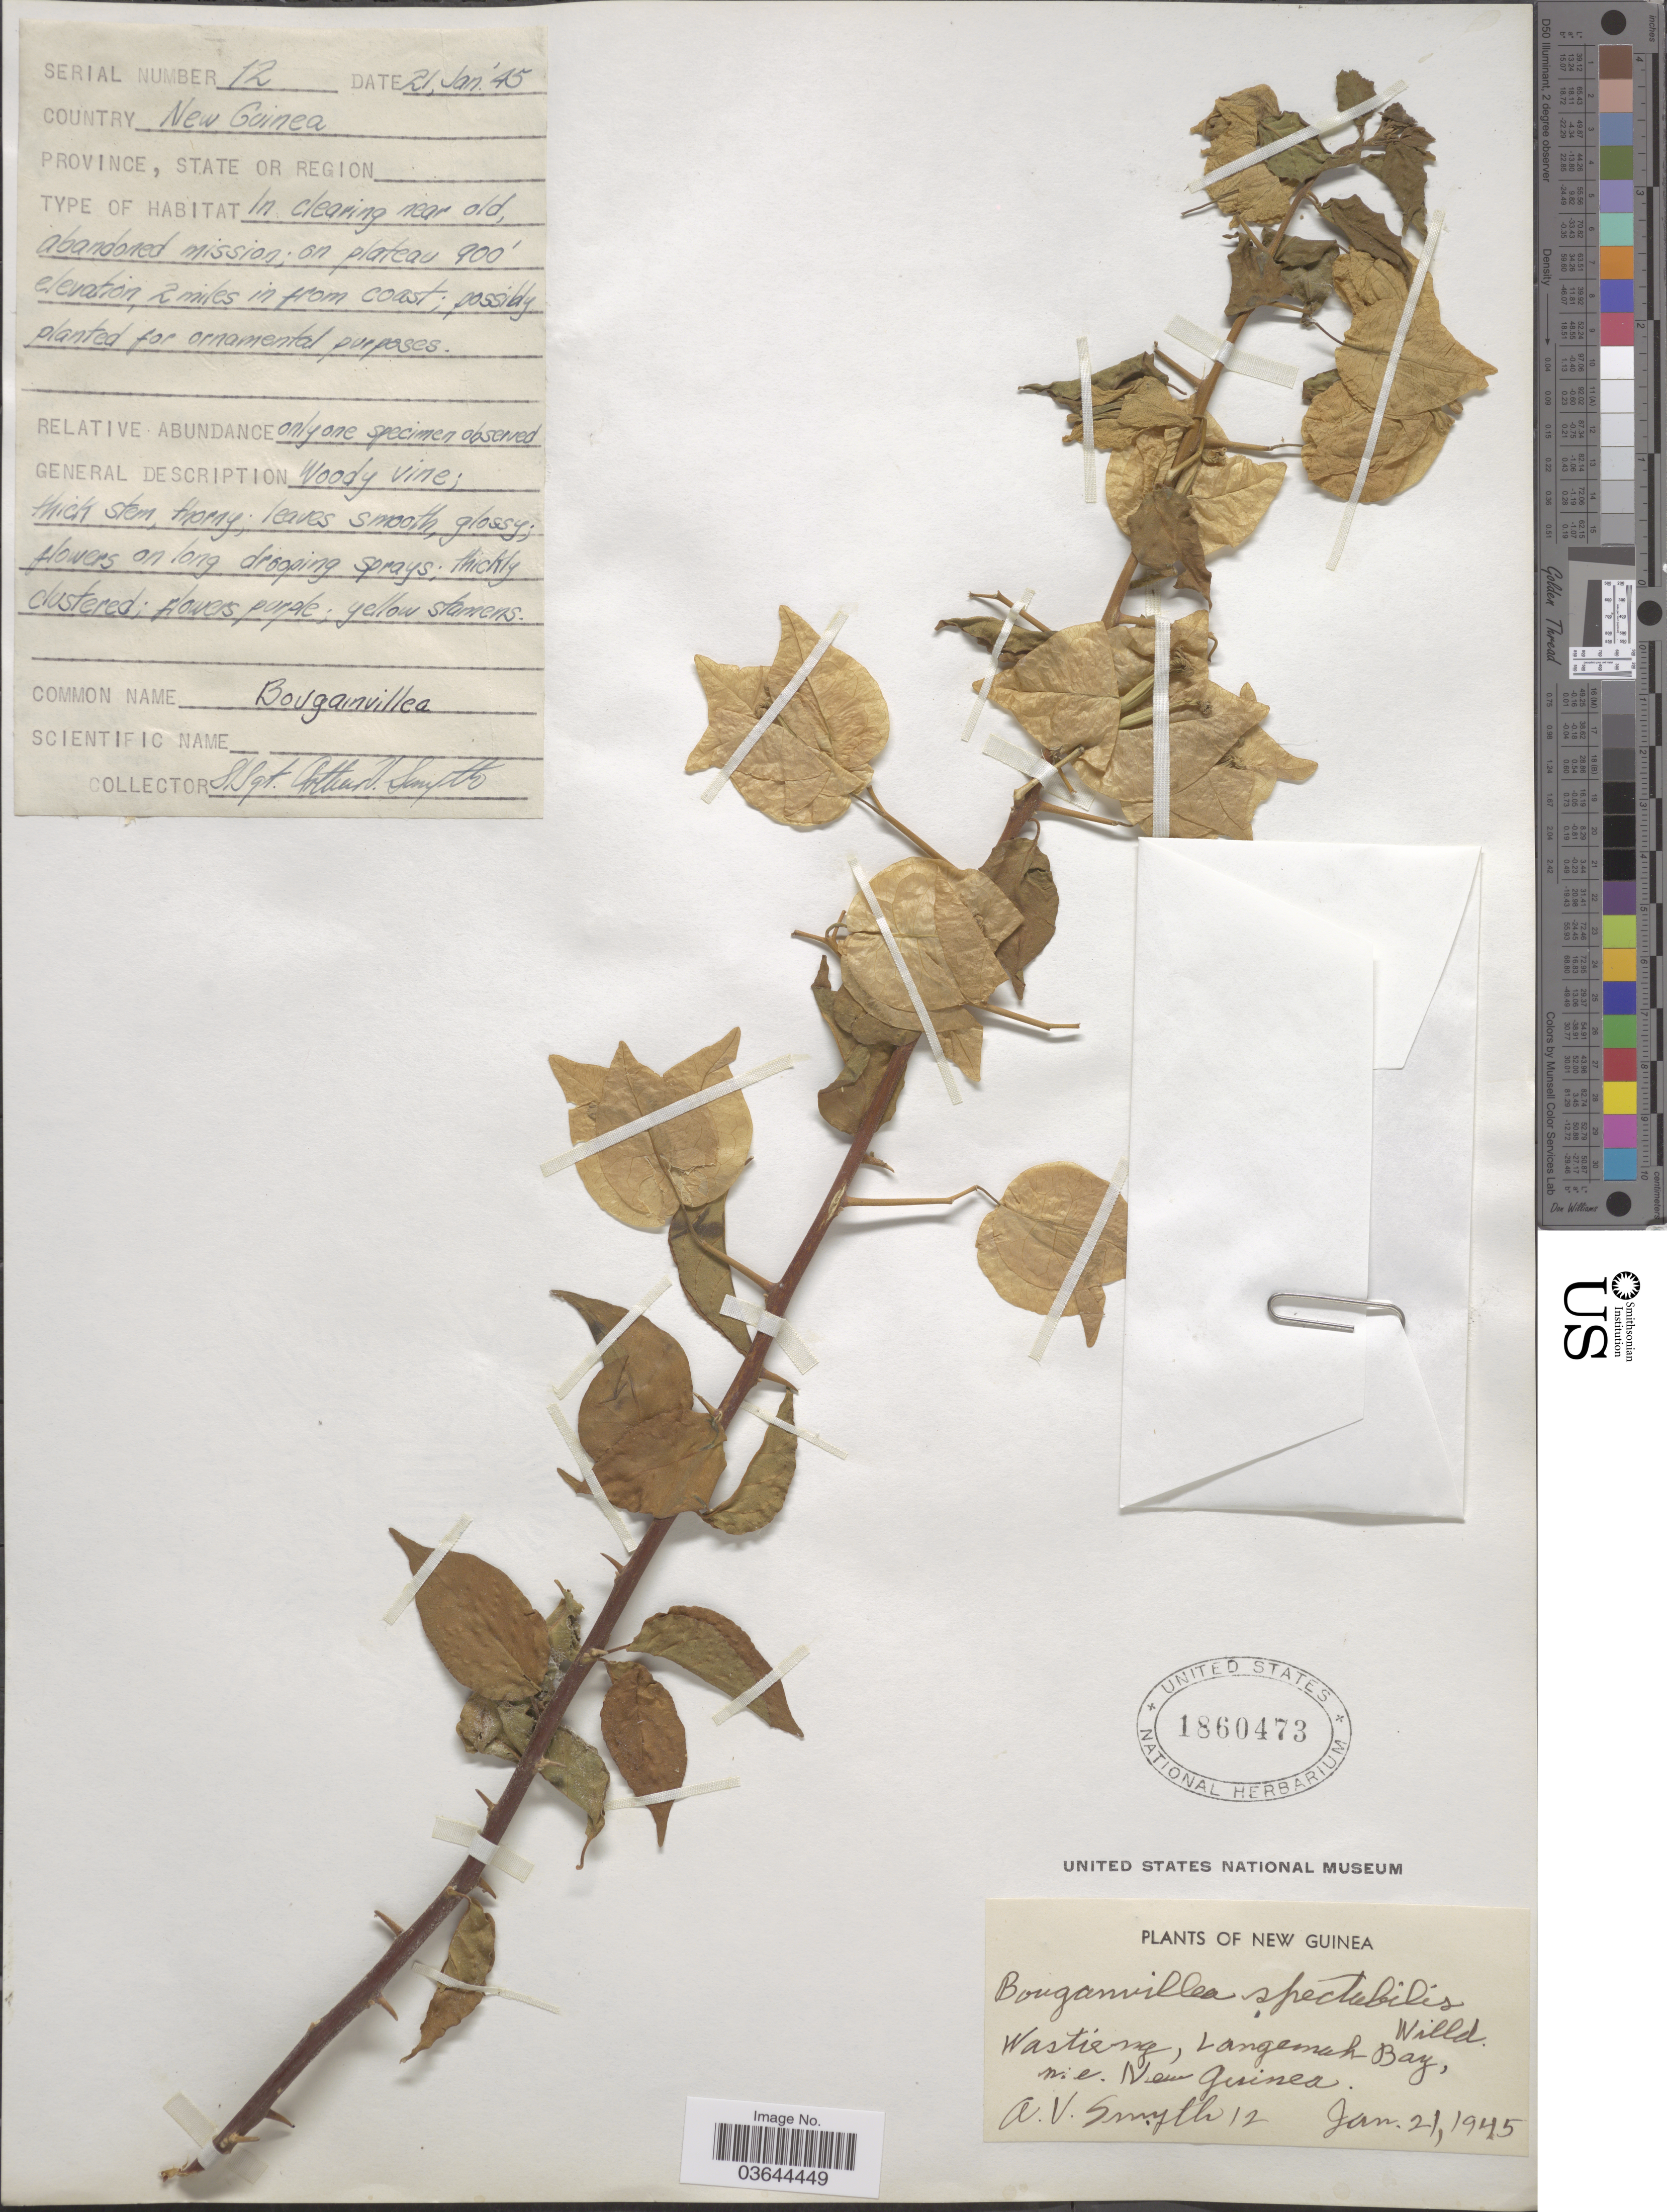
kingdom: Plantae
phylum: Tracheophyta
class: Magnoliopsida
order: Caryophyllales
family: Nyctaginaceae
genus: Bougainvillea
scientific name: Bougainvillea spectabilis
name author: Willd.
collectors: A. V. Smyth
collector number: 12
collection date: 1945-01-21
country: Papua New Guinea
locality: New Guinea, Wastieng, Langemak Bay, n.e. New Guinea, 2 miles in from coast.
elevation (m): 274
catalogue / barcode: US 1860473